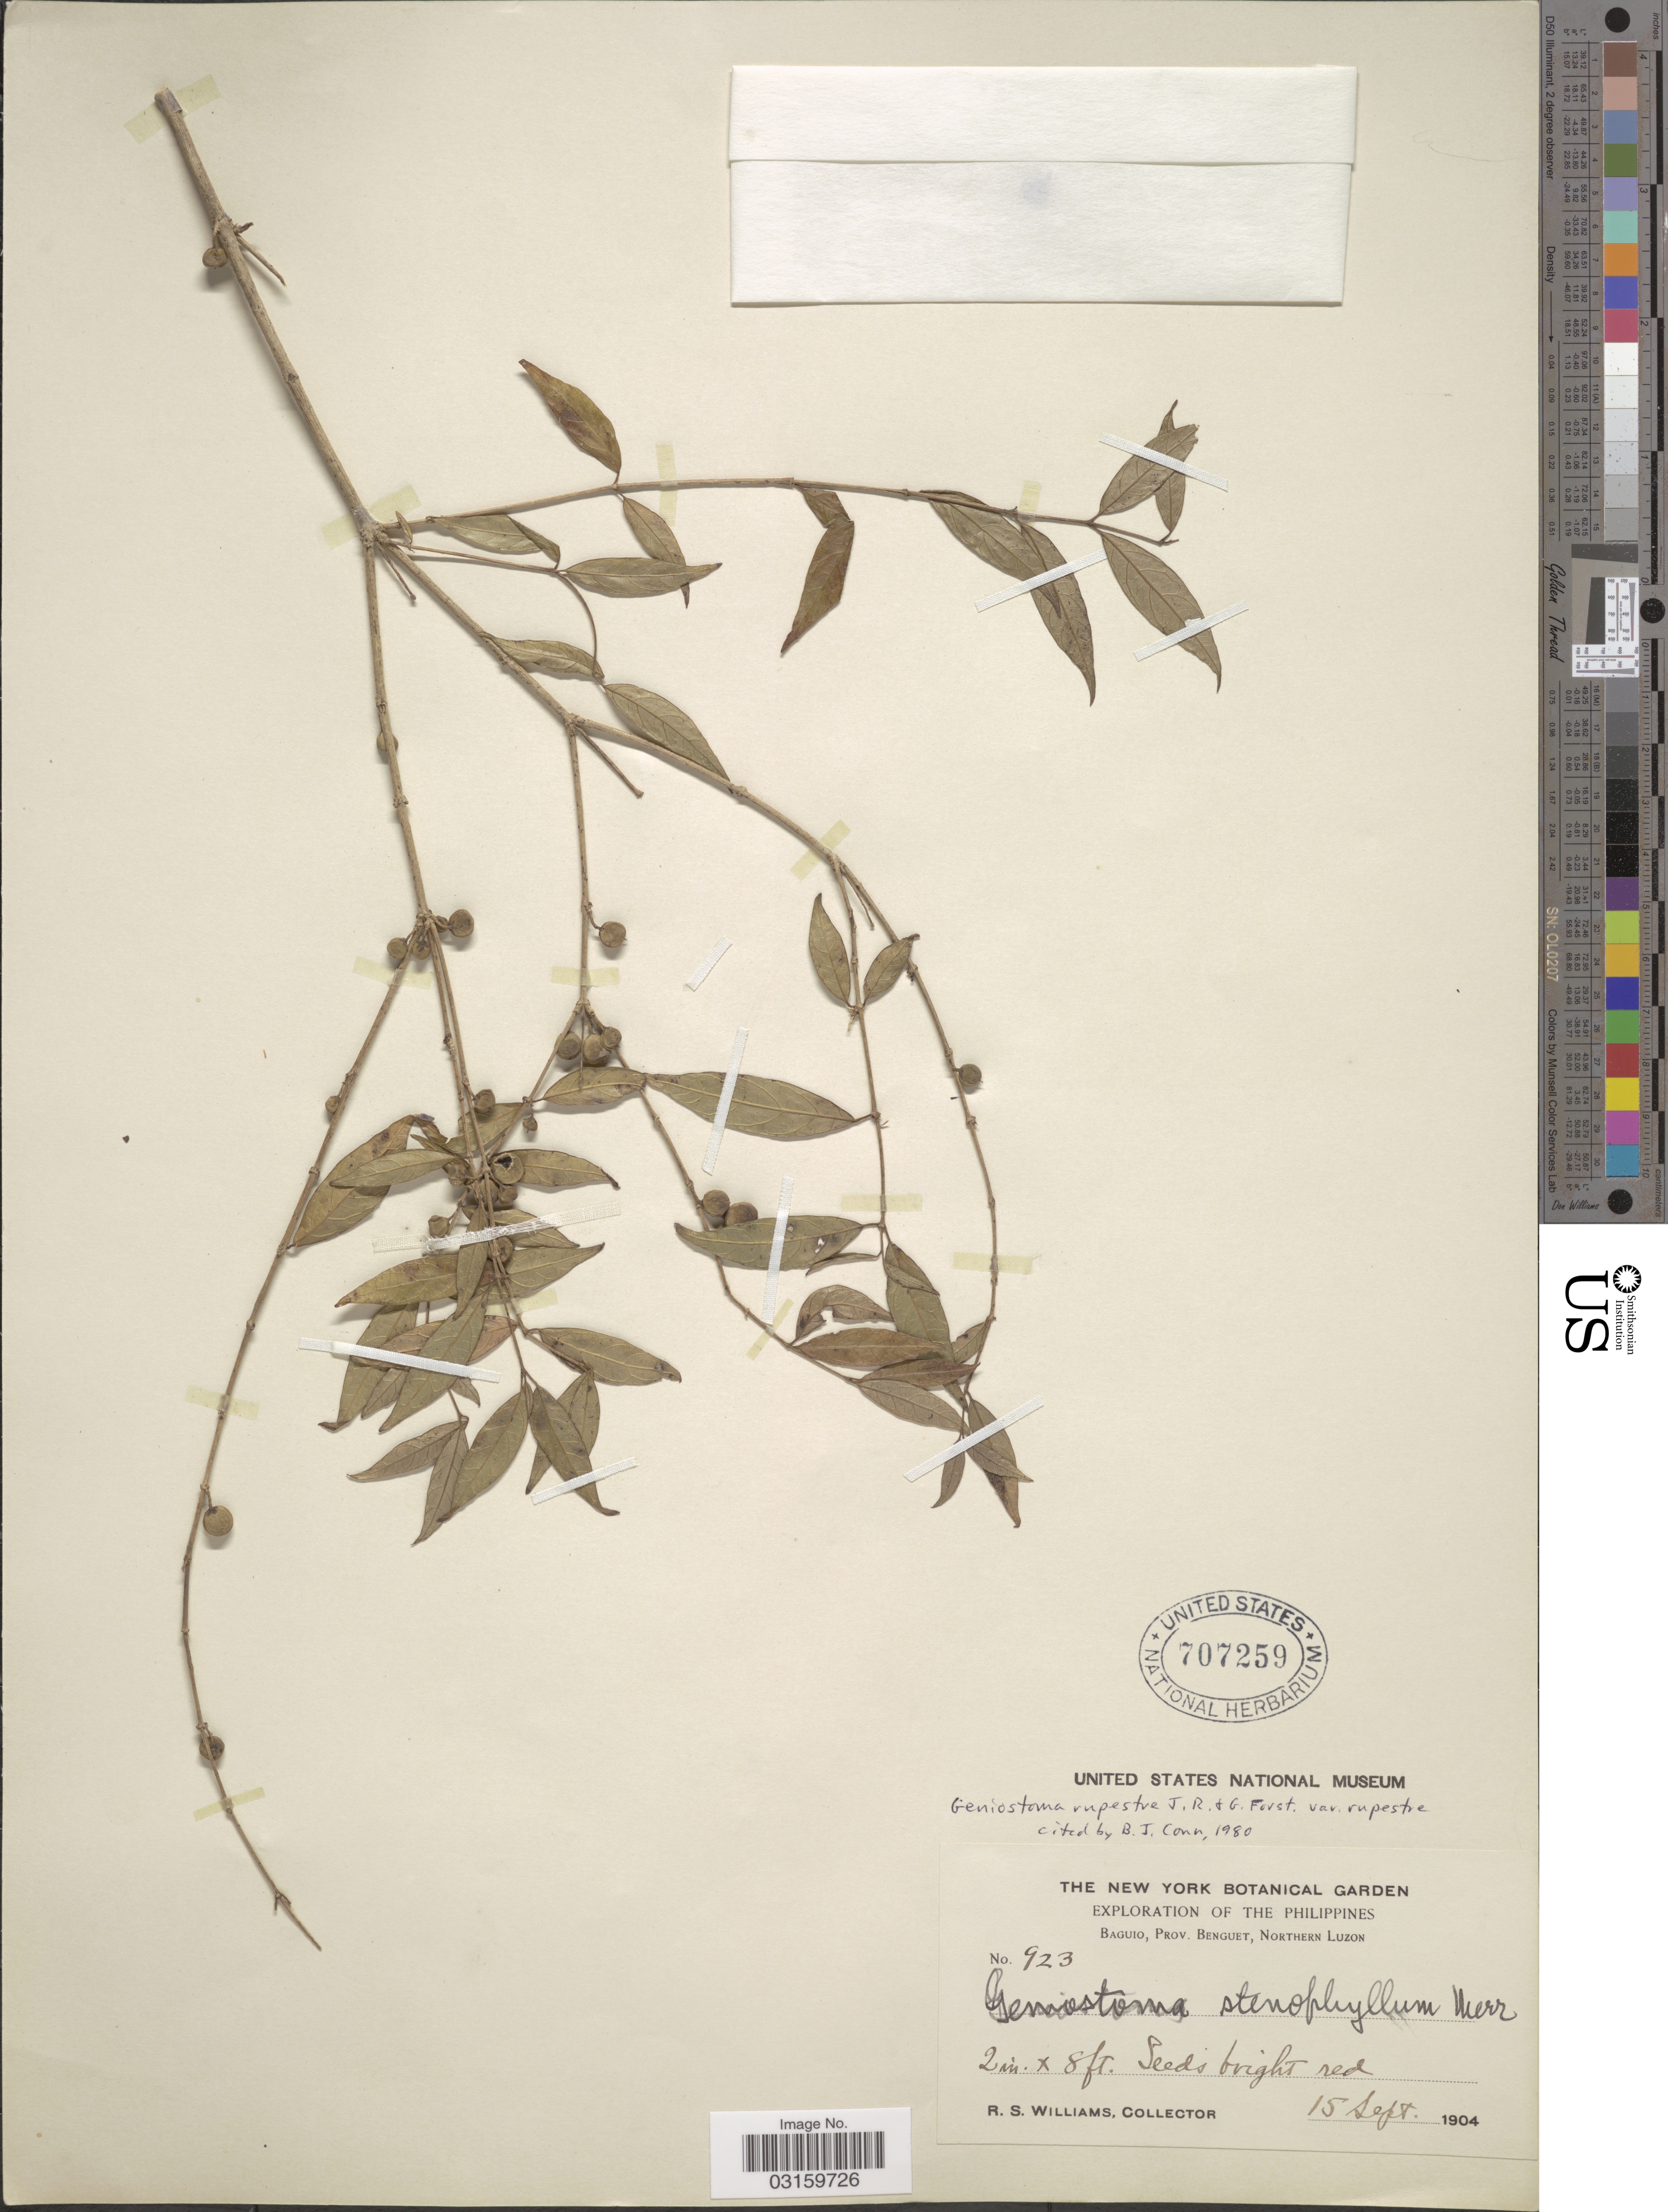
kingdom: Plantae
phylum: Tracheophyta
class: Magnoliopsida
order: Gentianales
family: Loganiaceae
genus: Geniostoma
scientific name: Geniostoma rupestre var. rupestre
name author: J.R. Forst. & G. Forst.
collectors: R. S. Williams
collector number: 923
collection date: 1904-09-15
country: Philippines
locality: Baguio, Prov. Benguet, Northern Luzon.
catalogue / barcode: US 707259